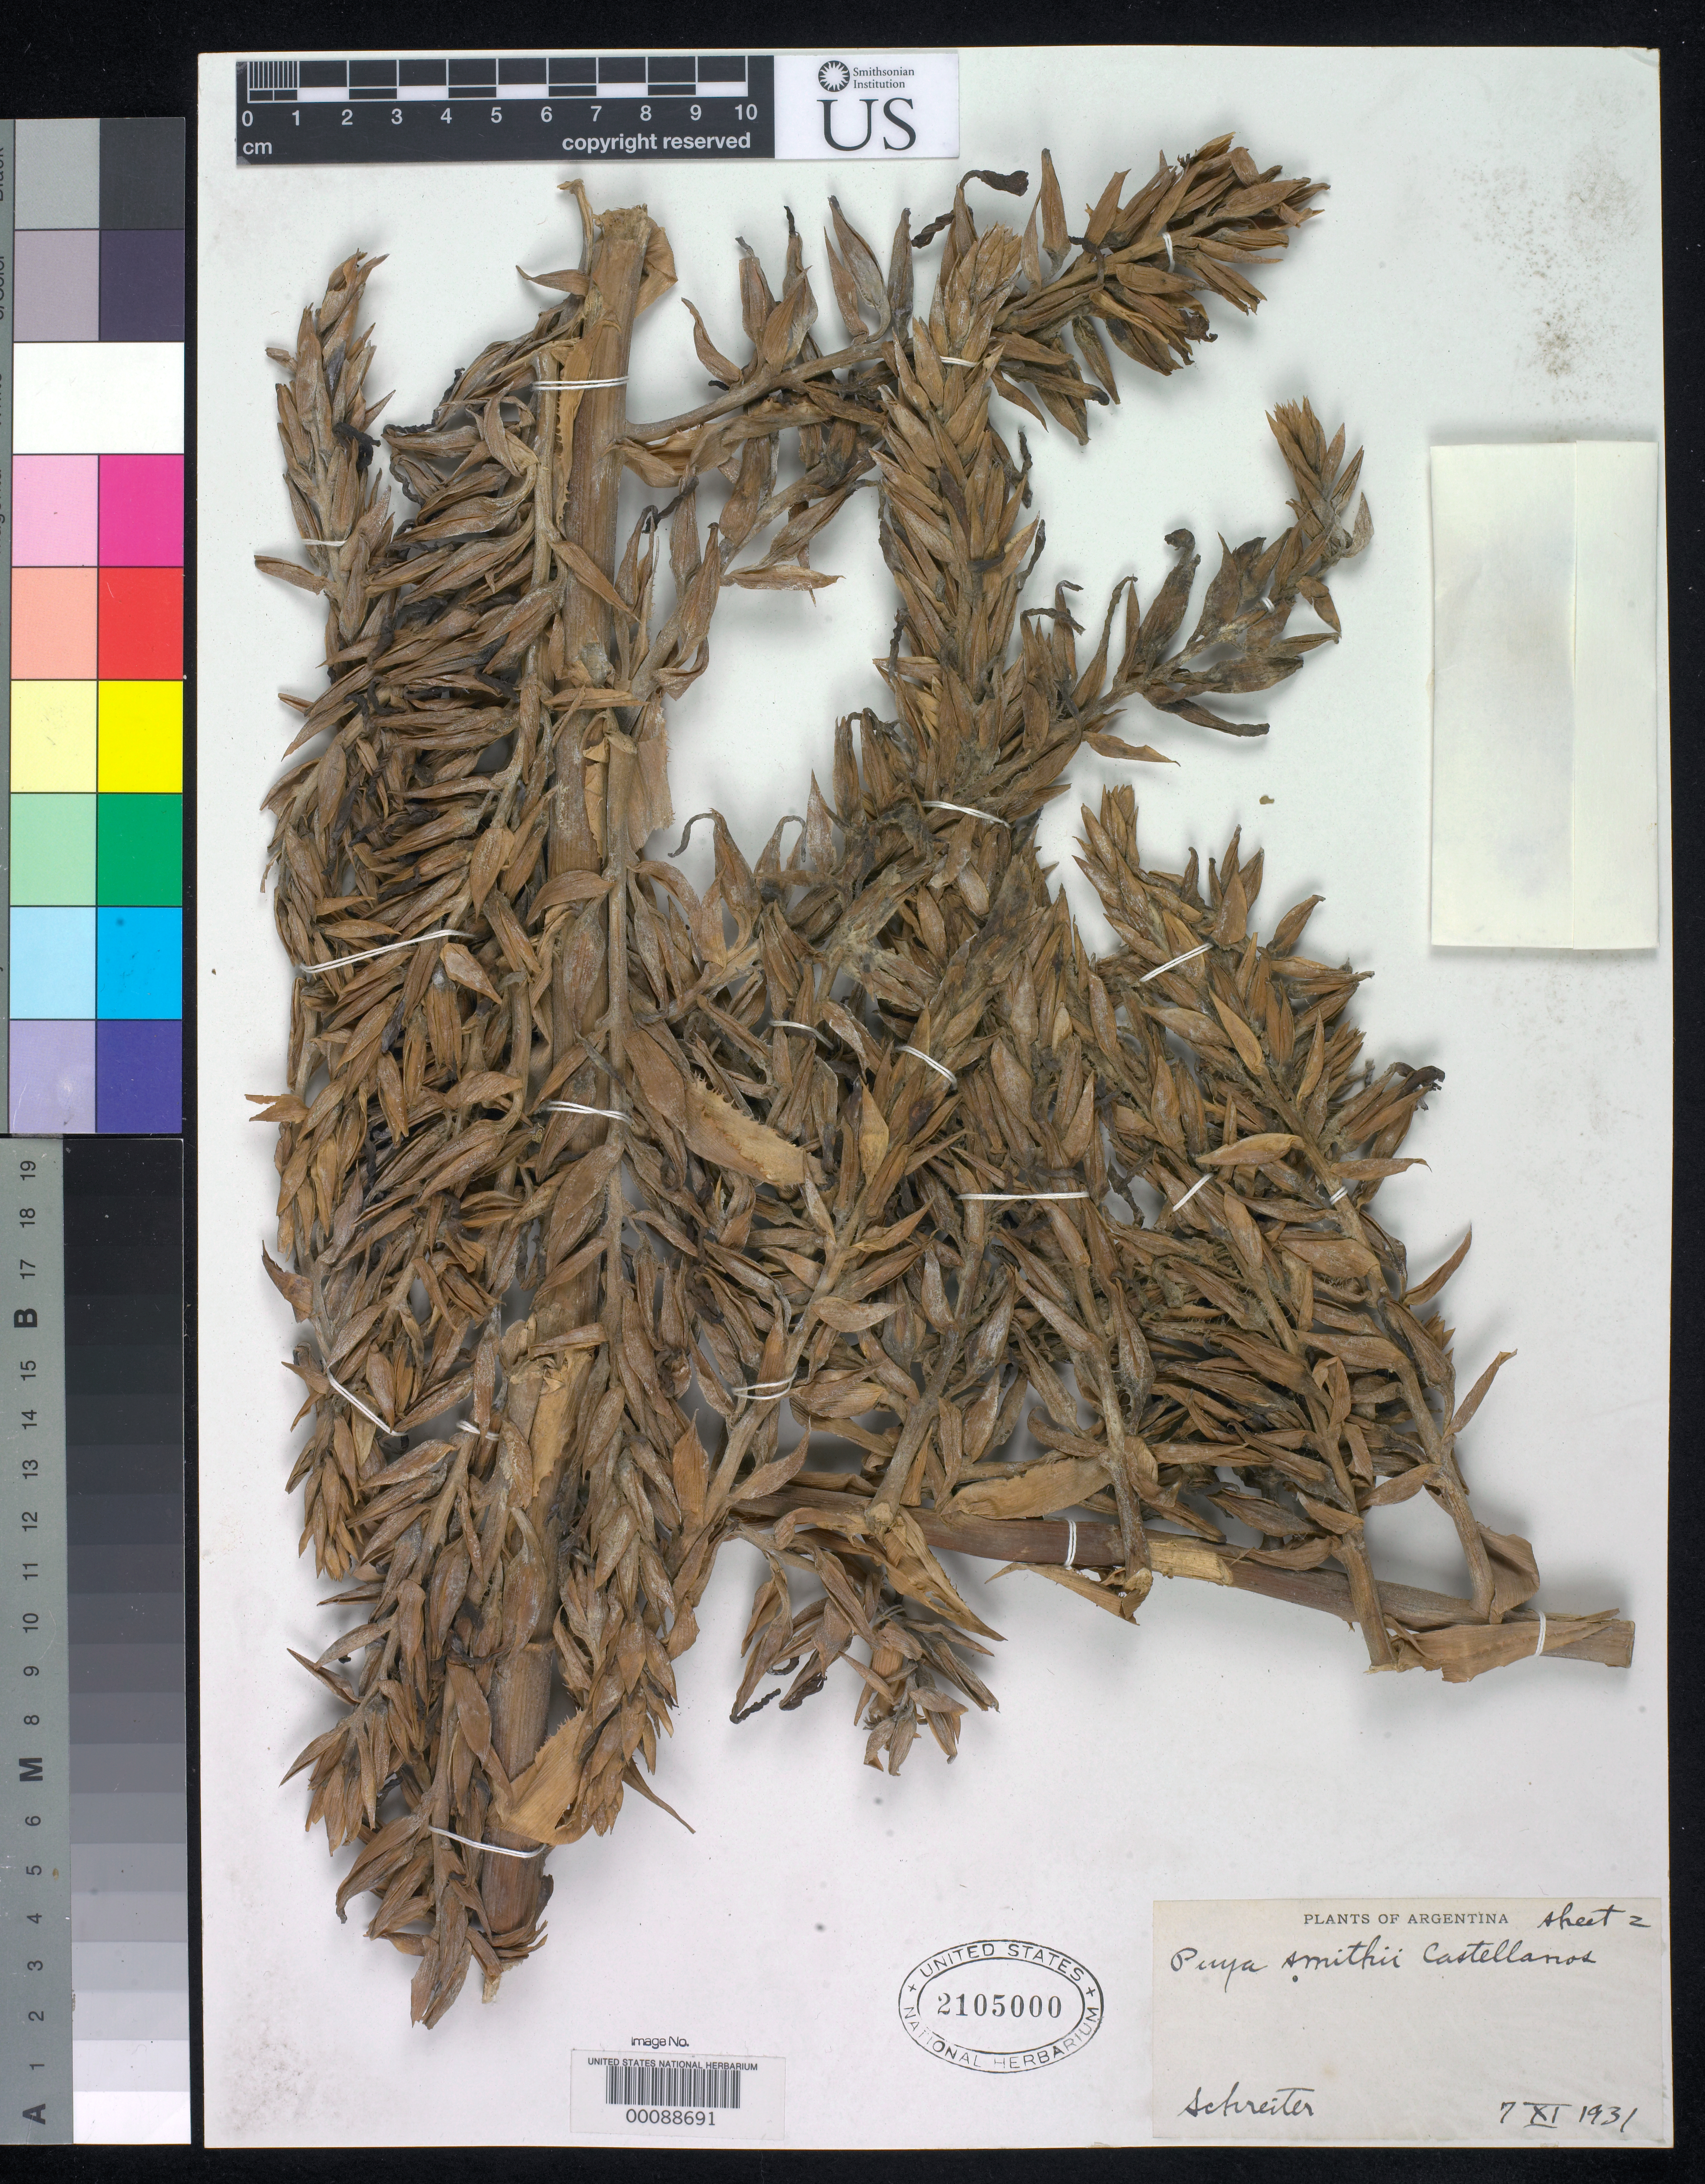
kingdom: Plantae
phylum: Tracheophyta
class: Liliopsida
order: Poales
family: Bromeliaceae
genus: Puya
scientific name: Puya smithii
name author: A. Cast.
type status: Isotype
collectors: R. Schreiter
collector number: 34573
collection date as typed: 07 Nov 1931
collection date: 1931-11-07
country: Argentina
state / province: Salta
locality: Cuesta Occidental, Sierra del Castillejo.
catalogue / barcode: US 2105000